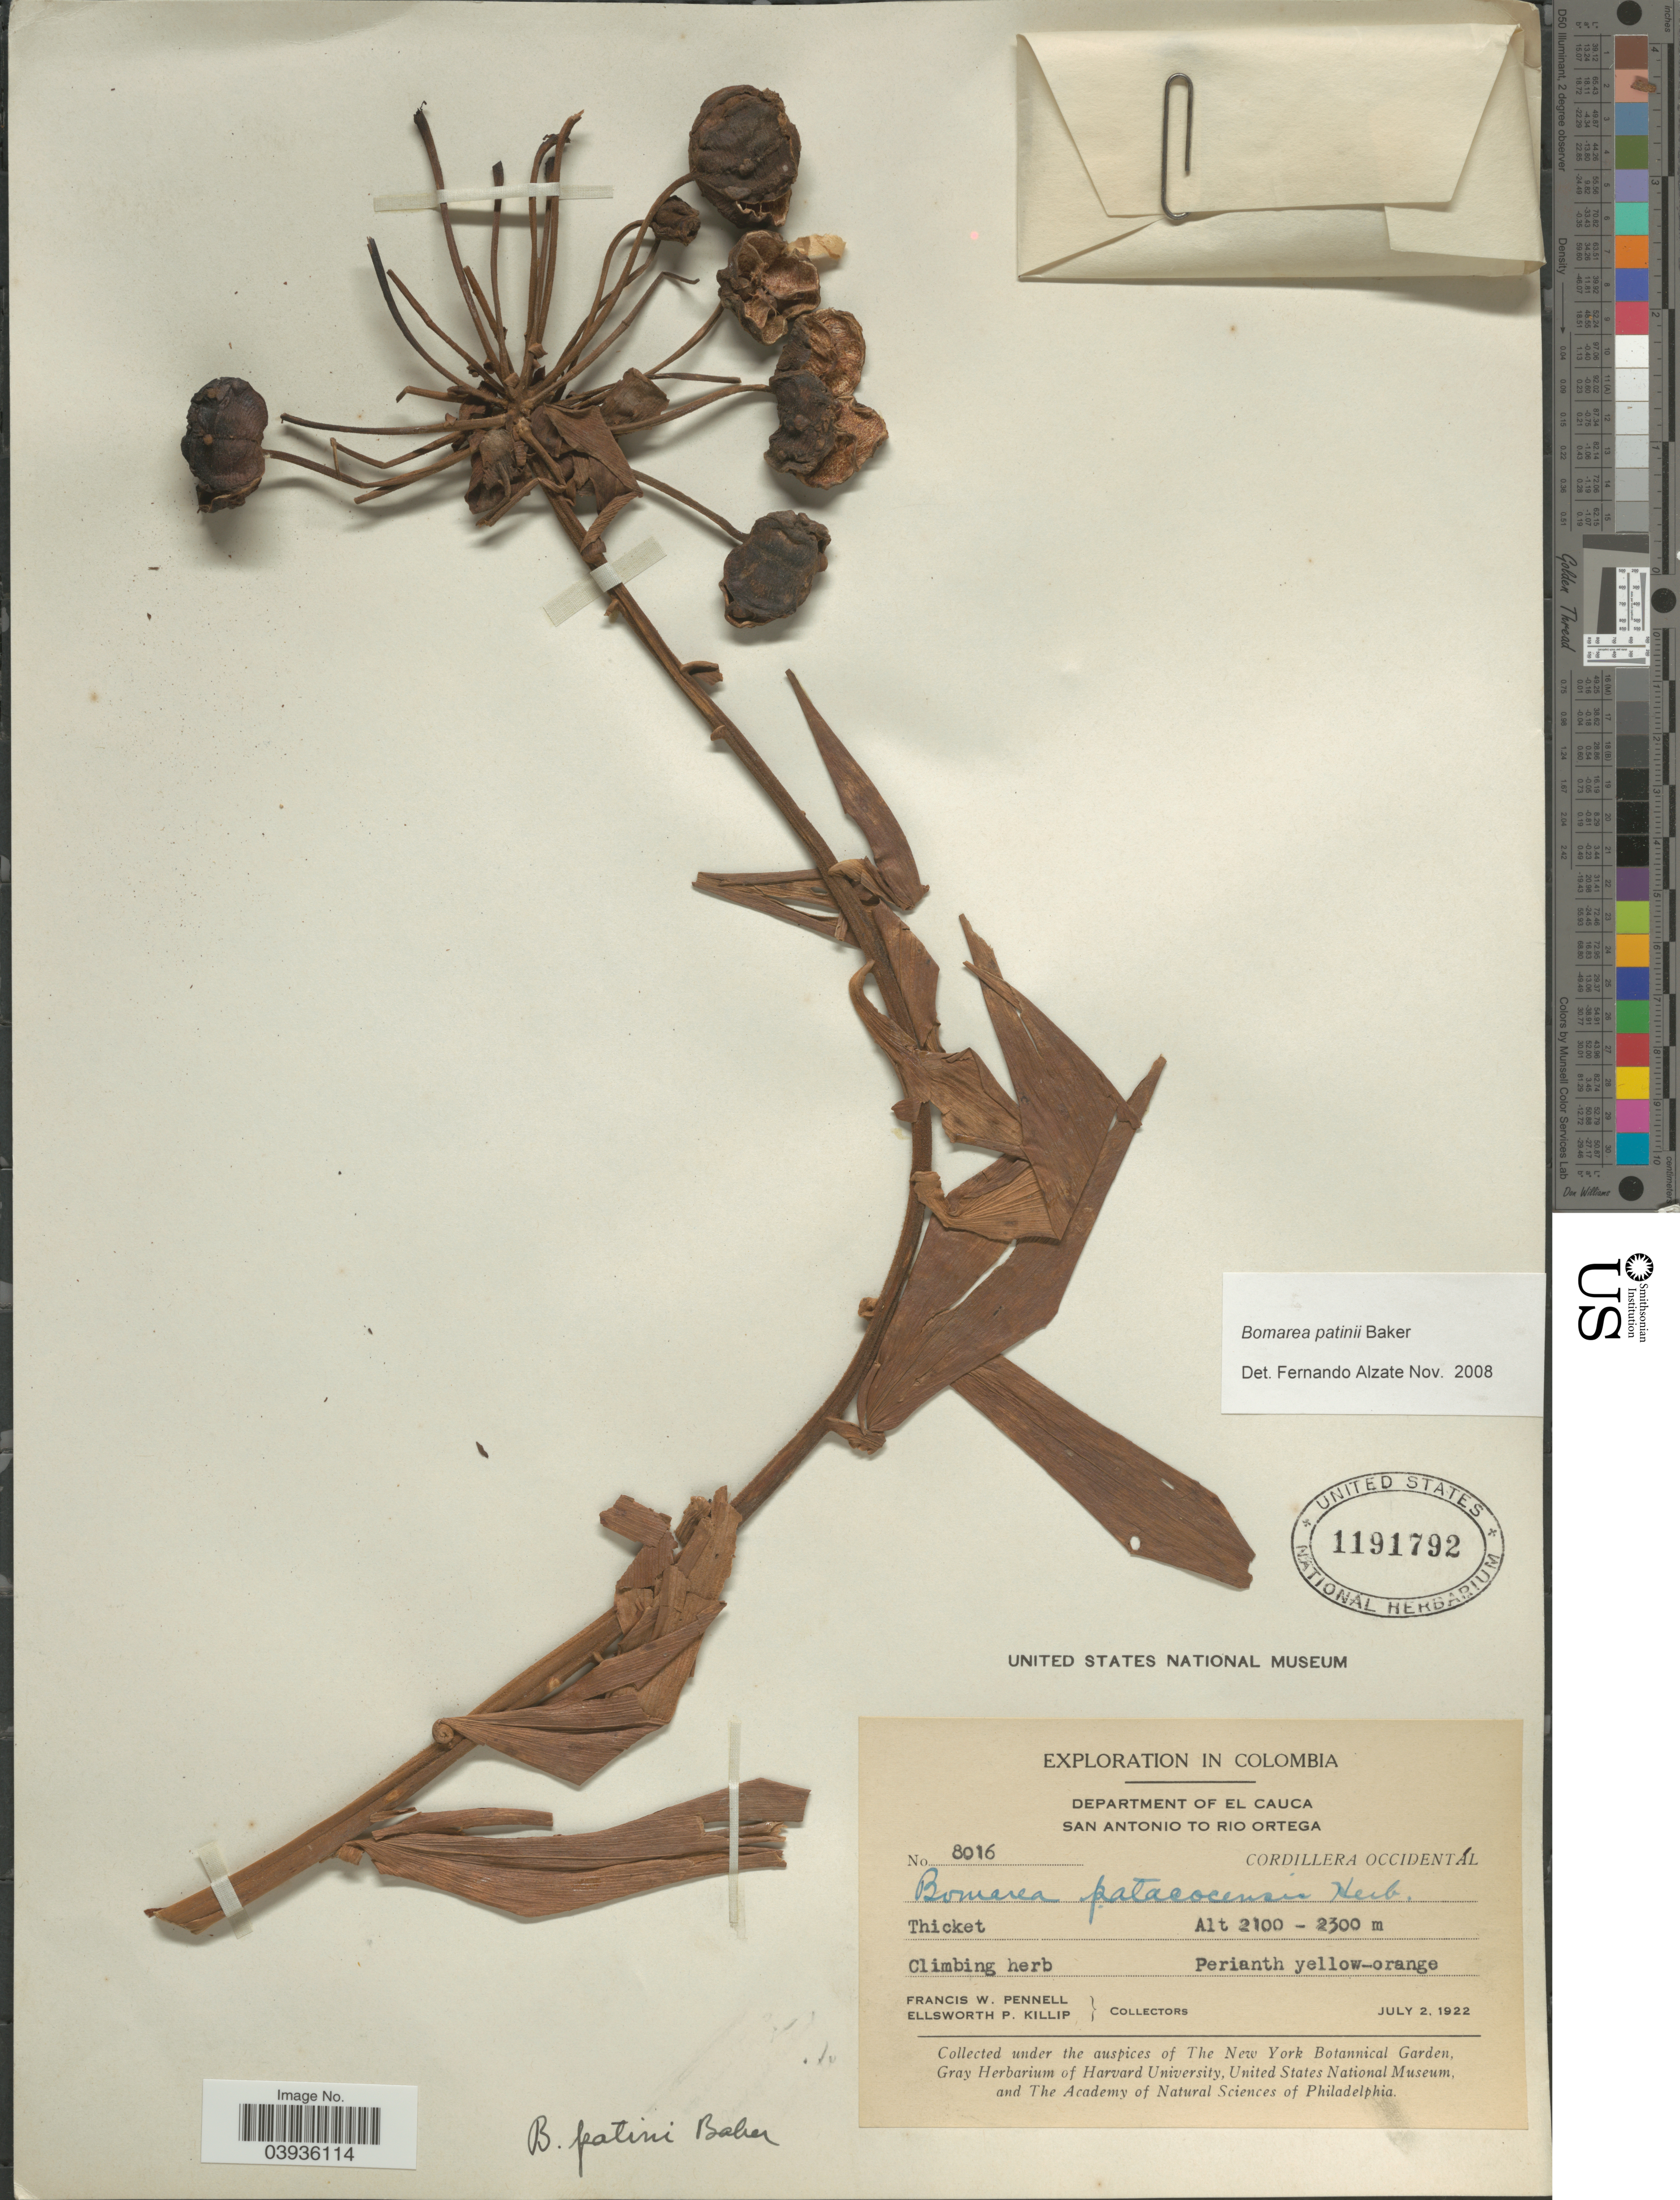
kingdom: Plantae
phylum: Tracheophyta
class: Liliopsida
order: Liliales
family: Alstroemeriaceae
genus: Bomarea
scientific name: Bomarea patinii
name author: Baker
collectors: F. W. Pennell & E. P. Killip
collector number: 8016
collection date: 1922-07-02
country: Colombia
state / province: Cauca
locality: Department of El Cauca. San Antonio to Rio Ortega. Cordillera Occidental.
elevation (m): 2100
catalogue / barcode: US 1191792